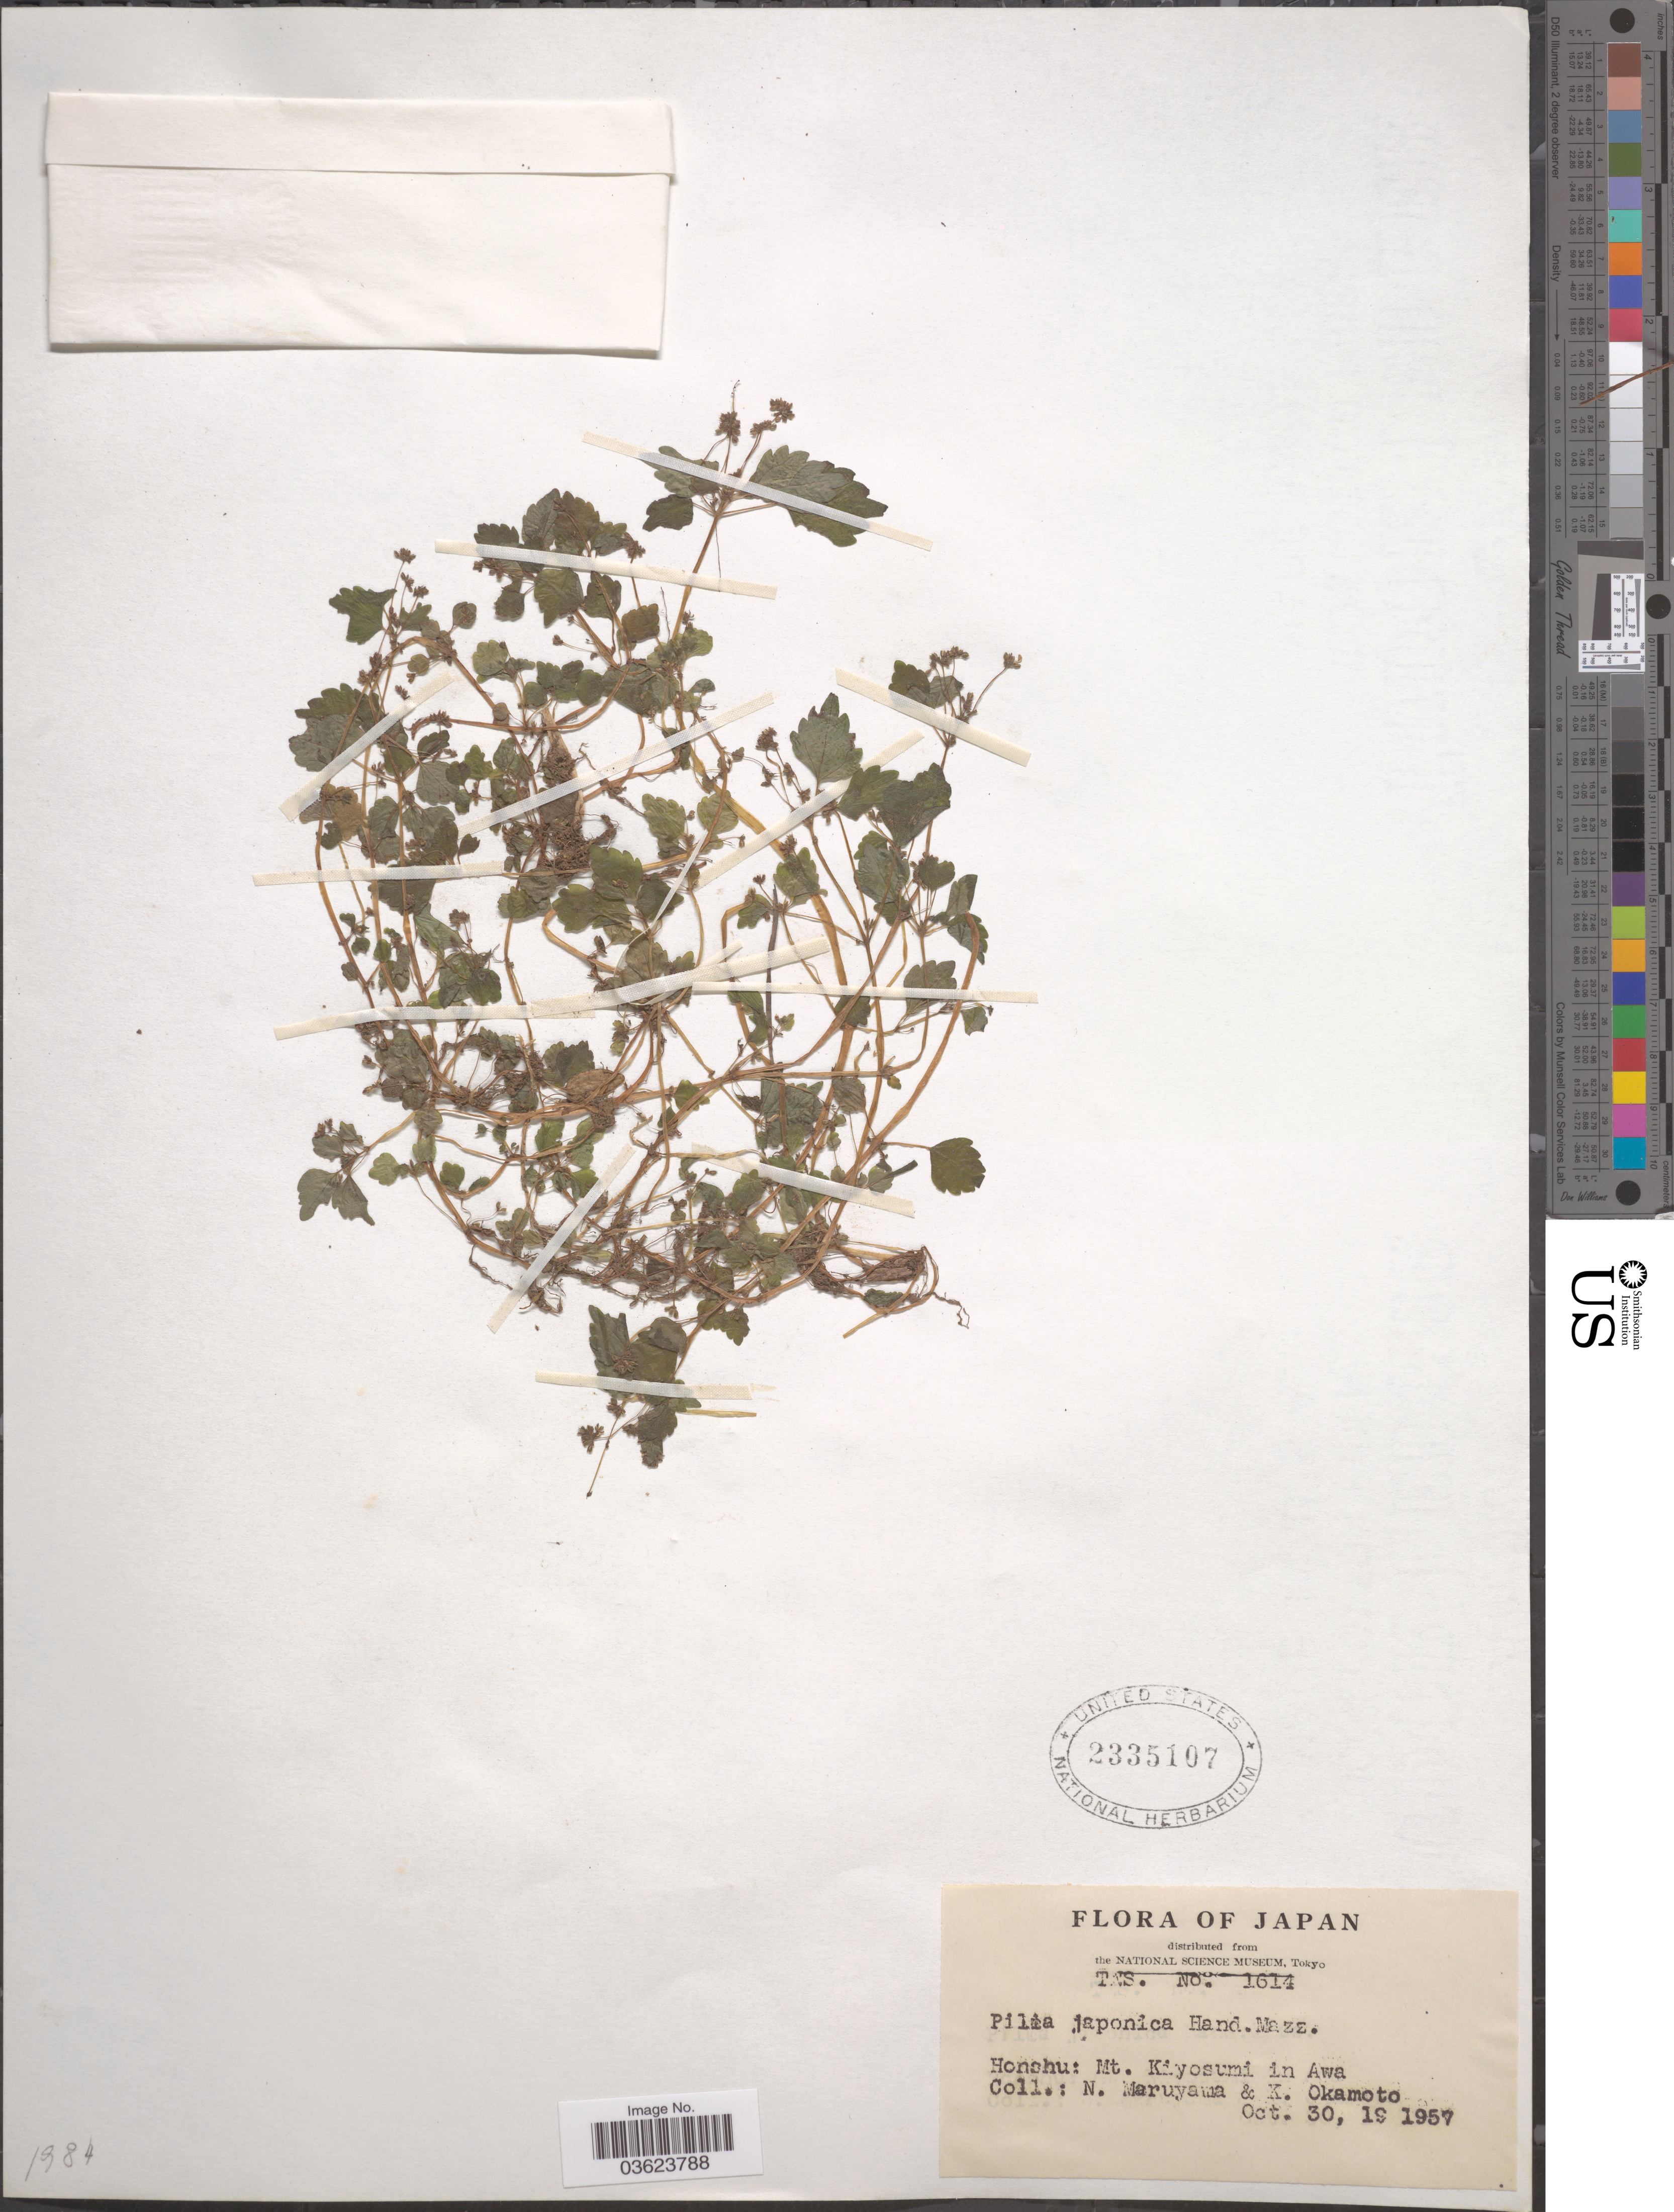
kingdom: Plantae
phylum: Tracheophyta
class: Magnoliopsida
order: Rosales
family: Urticaceae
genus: Pilea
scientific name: Pilea japonica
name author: (Maxim.) Hand.-Mazz.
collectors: N. Maruyama & K. Okamoto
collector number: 1614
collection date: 1957-10-19/1957-10-30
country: Japan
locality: Honshu: Mt. Kiyosumi in Awa.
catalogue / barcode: US 2335107